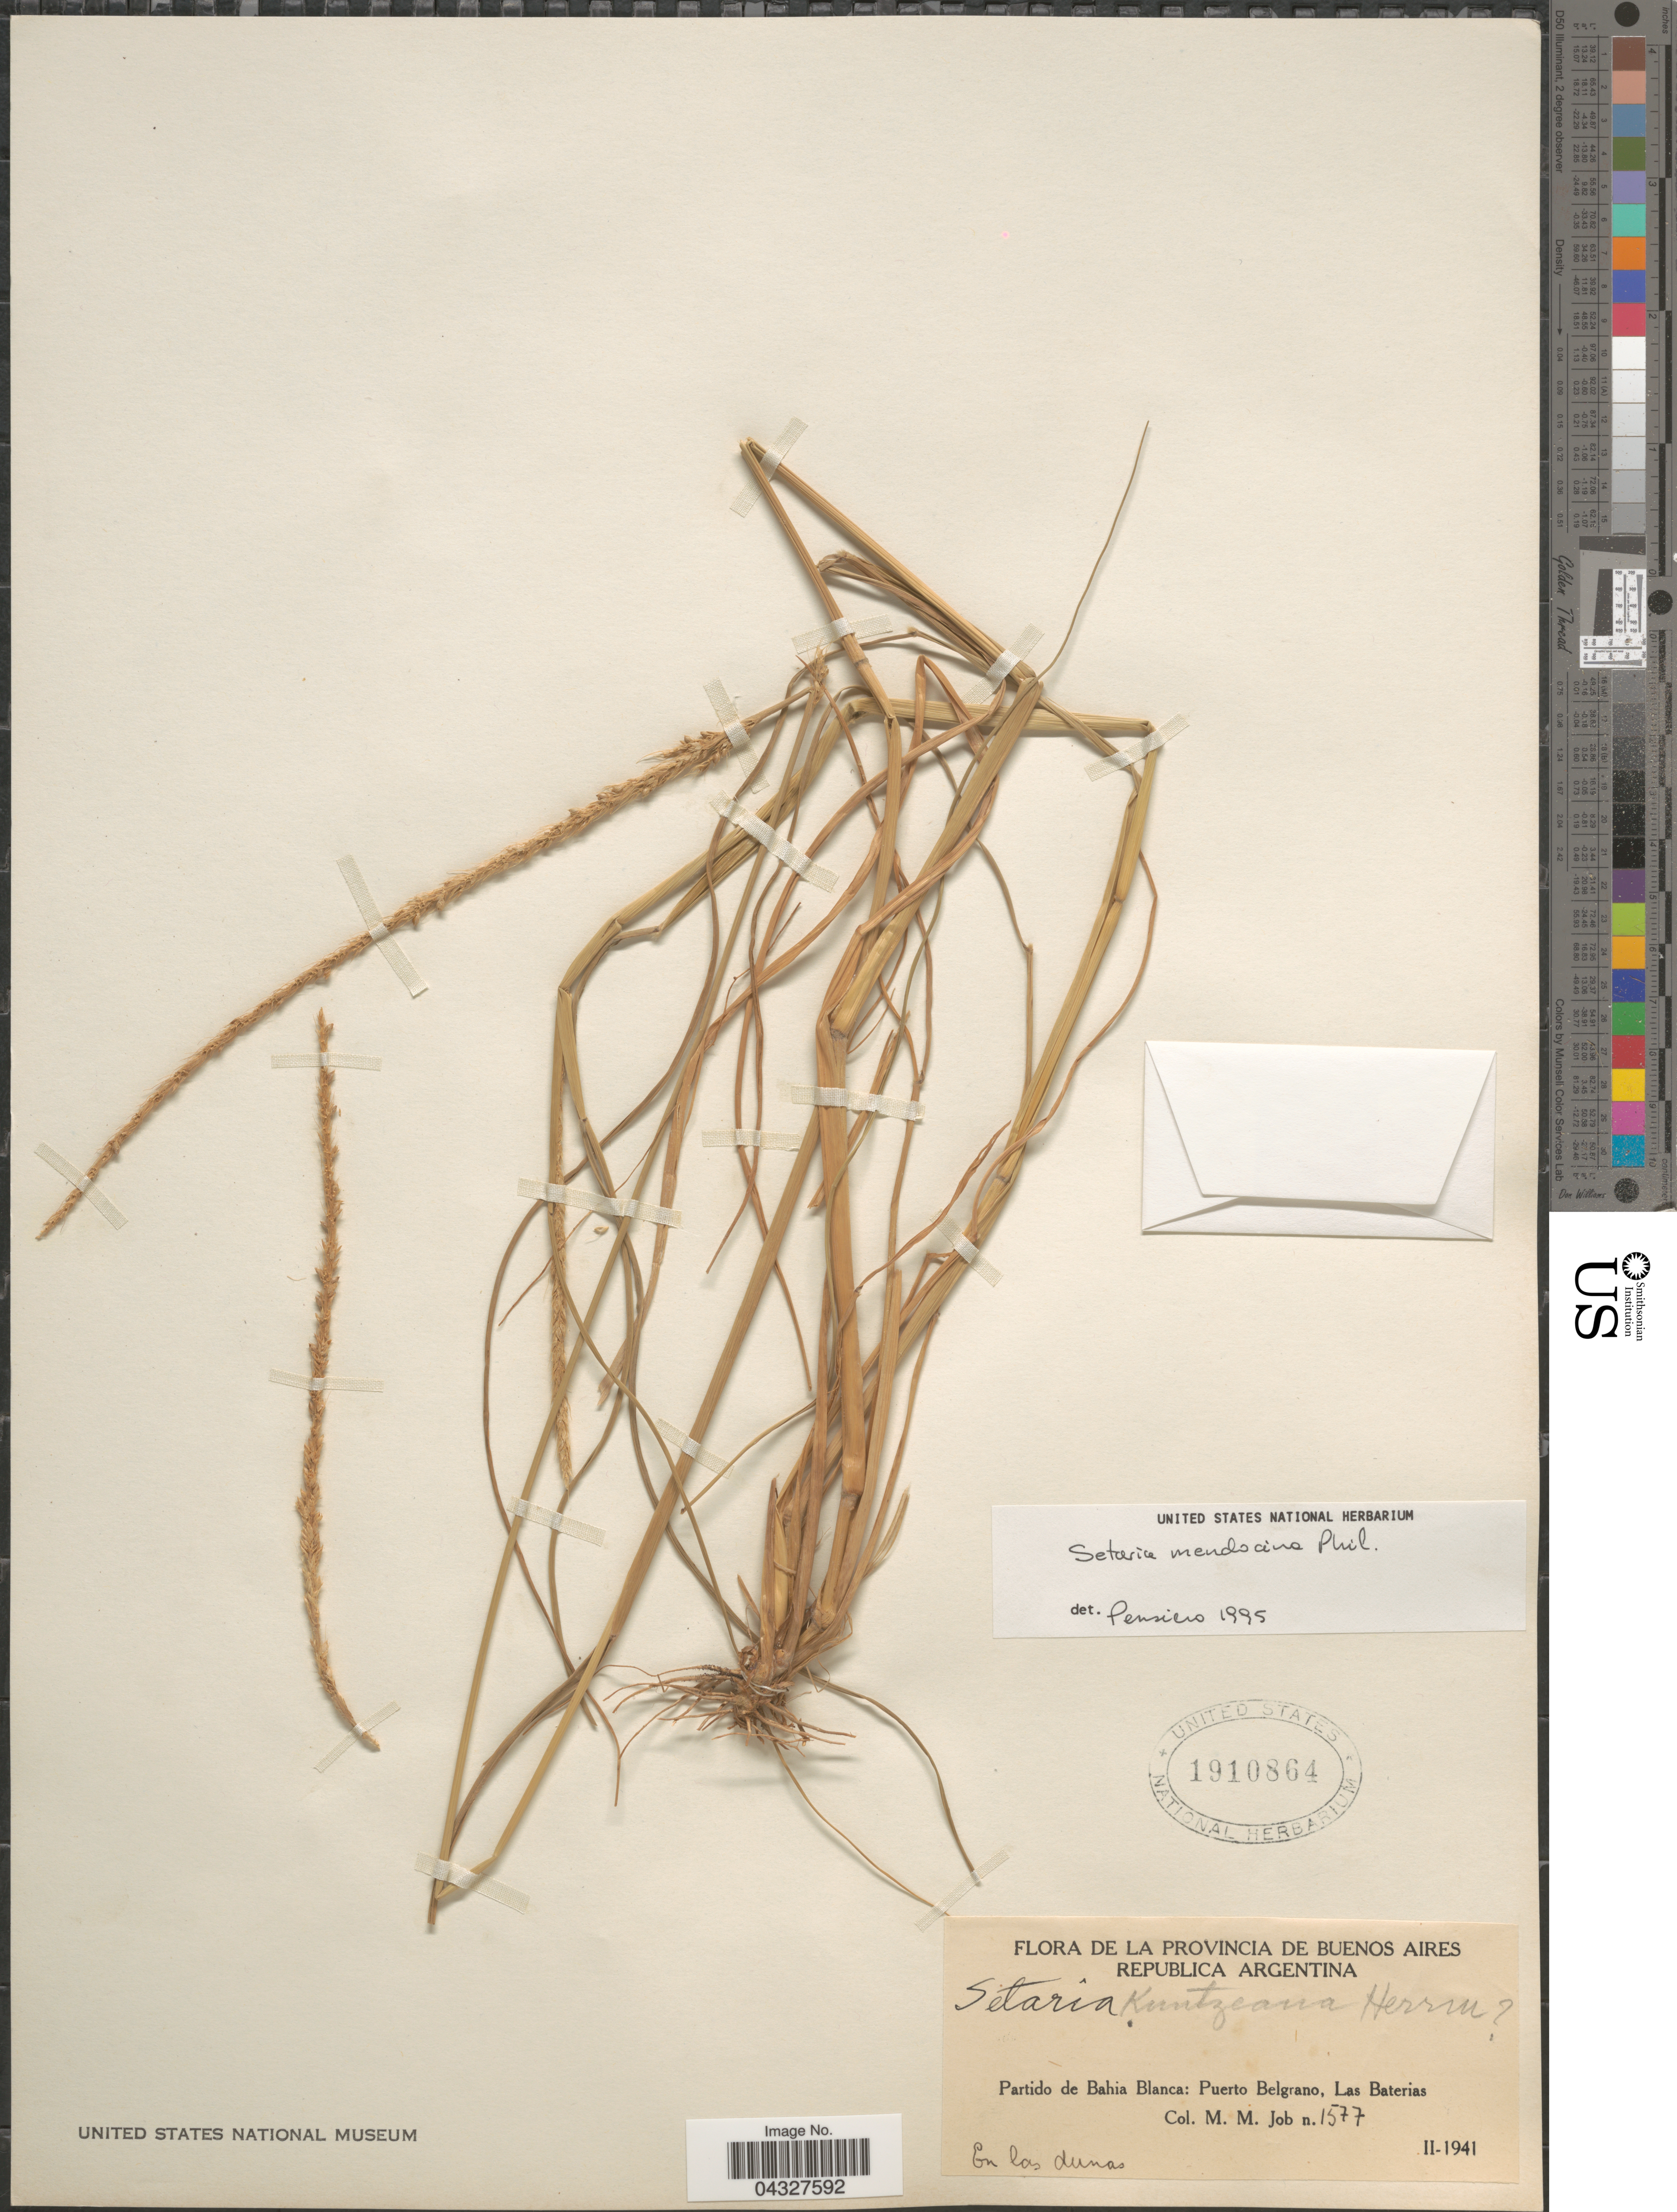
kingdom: Plantae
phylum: Tracheophyta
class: Liliopsida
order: Poales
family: Poaceae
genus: Setaria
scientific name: Setaria mendocina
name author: Phil.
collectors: M. Job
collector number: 1577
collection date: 1941-02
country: Argentina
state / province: Buenos Aires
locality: Republica Argentina. Partido de Bahia Blanca: Puerto Belgrano, Las Baterias.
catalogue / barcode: US 1910864